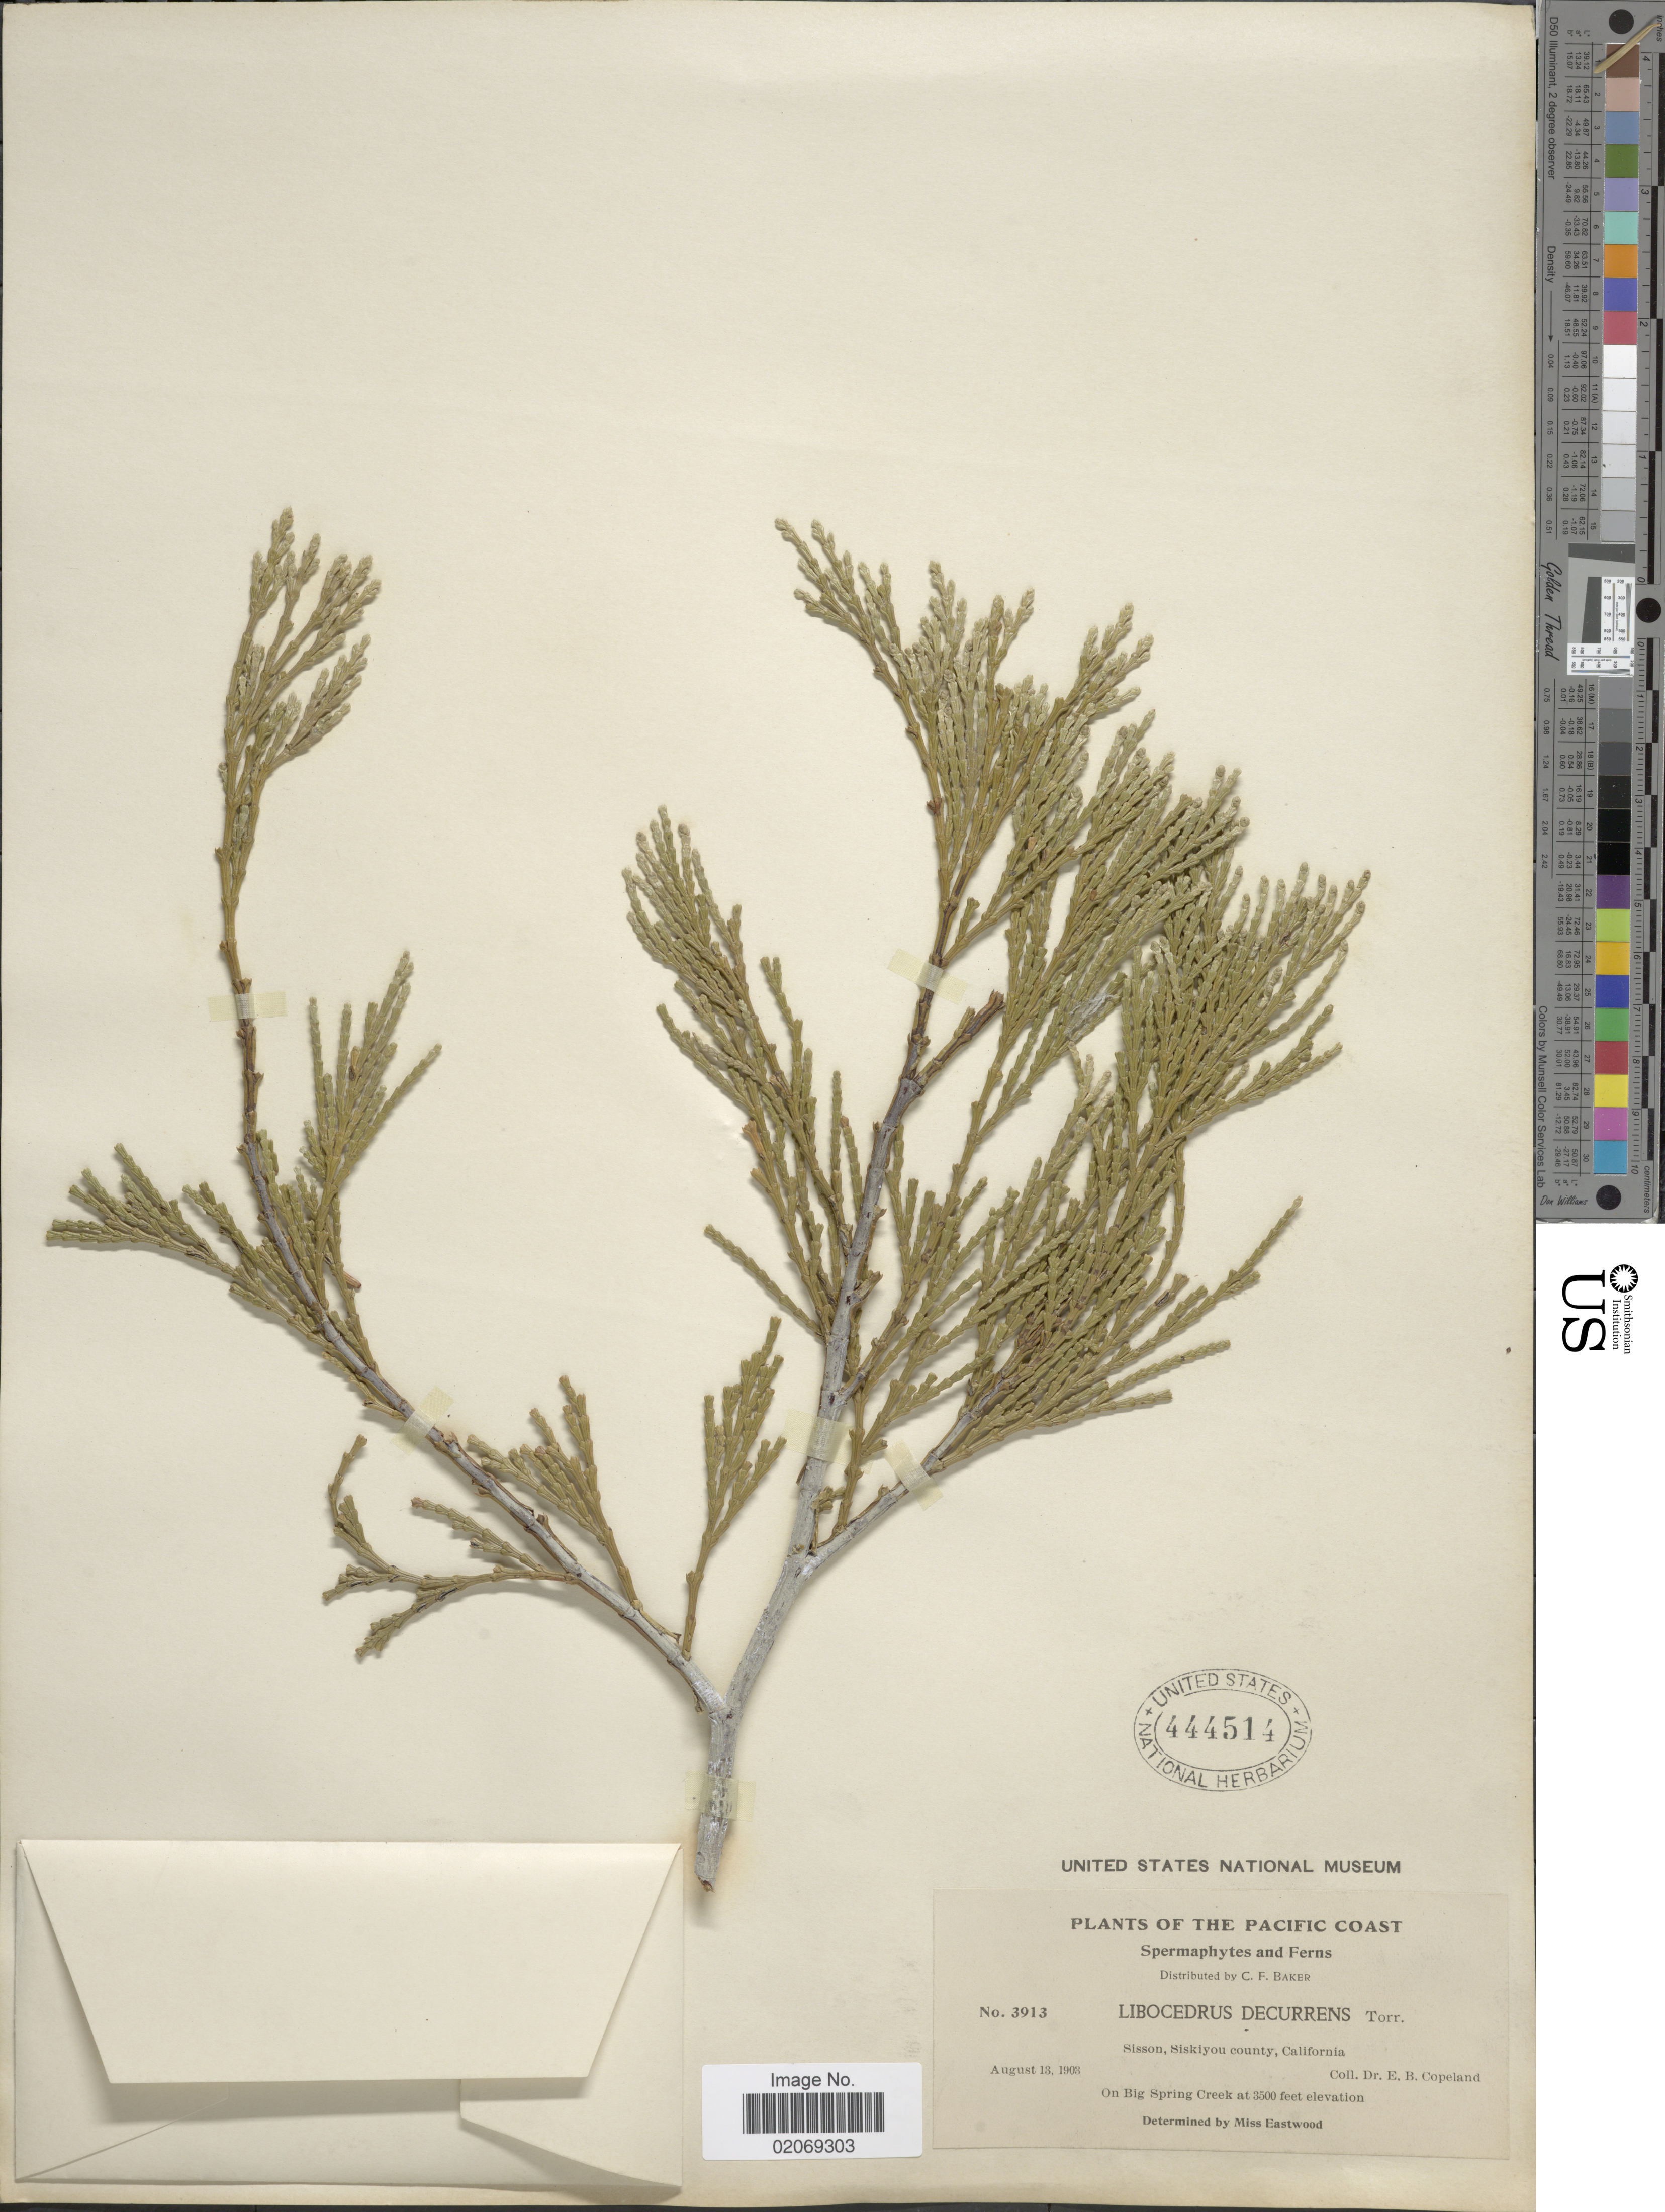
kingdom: Plantae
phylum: Tracheophyta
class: Pinopsida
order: Pinales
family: Cupressaceae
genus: Libocedrus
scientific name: Libocedrus decurrens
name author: Torr.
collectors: E. B. Copeland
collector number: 3913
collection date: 1903-08-13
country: United States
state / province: California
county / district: Siskiyou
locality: The Pacific Coast, Spermaphytes and Ferns, Sisson, Siskiyou county, On Big Spring Creek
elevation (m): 1067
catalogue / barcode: US 444514